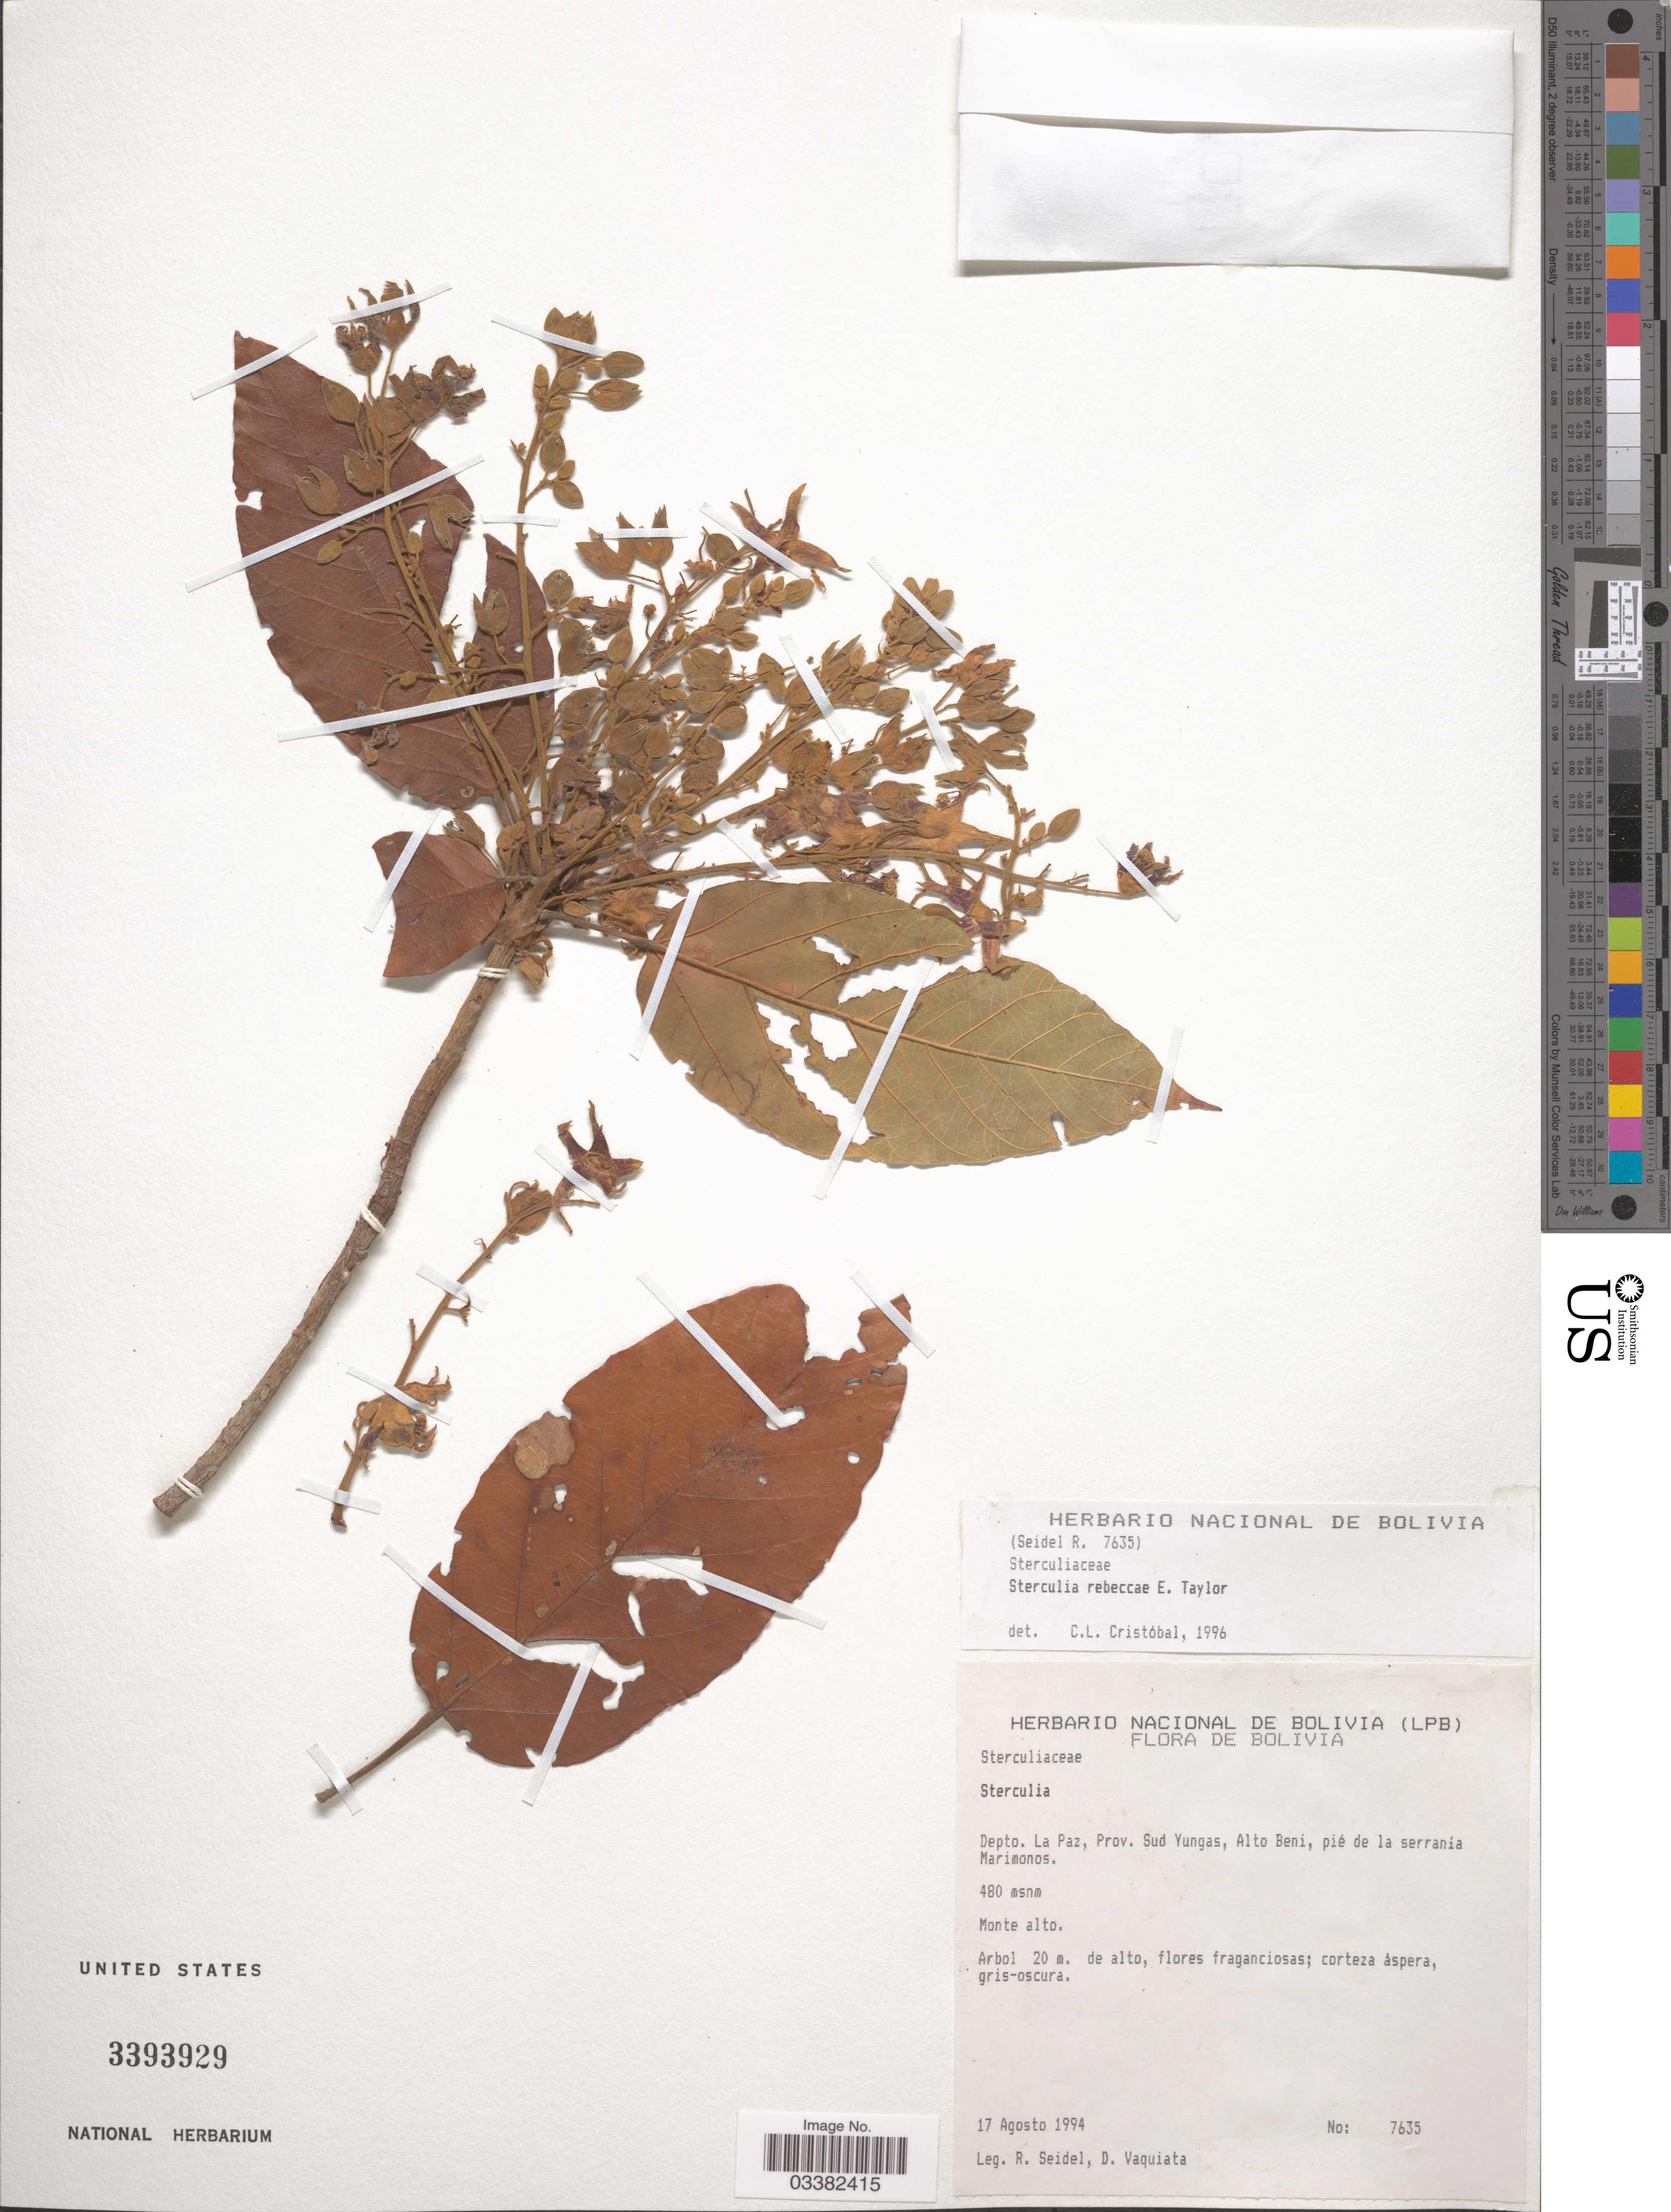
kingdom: Plantae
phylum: Tracheophyta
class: Magnoliopsida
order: Malvales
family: Malvaceae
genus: Sterculia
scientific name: Sterculia tayloriae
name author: Colli-Silva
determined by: Dorr, Laurence J., Curator (BOT), Smithsonian Institution - National Museum of Natural History (UNITED STATES)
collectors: R. Seidel & D. Vaquiata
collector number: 7635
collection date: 1994-08-17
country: Bolivia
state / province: La Paz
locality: Depto. La Paz, Prov. Sud Yungas, Alto Beni, pié de la serranía Marimonos.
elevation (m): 480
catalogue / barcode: US 3393929